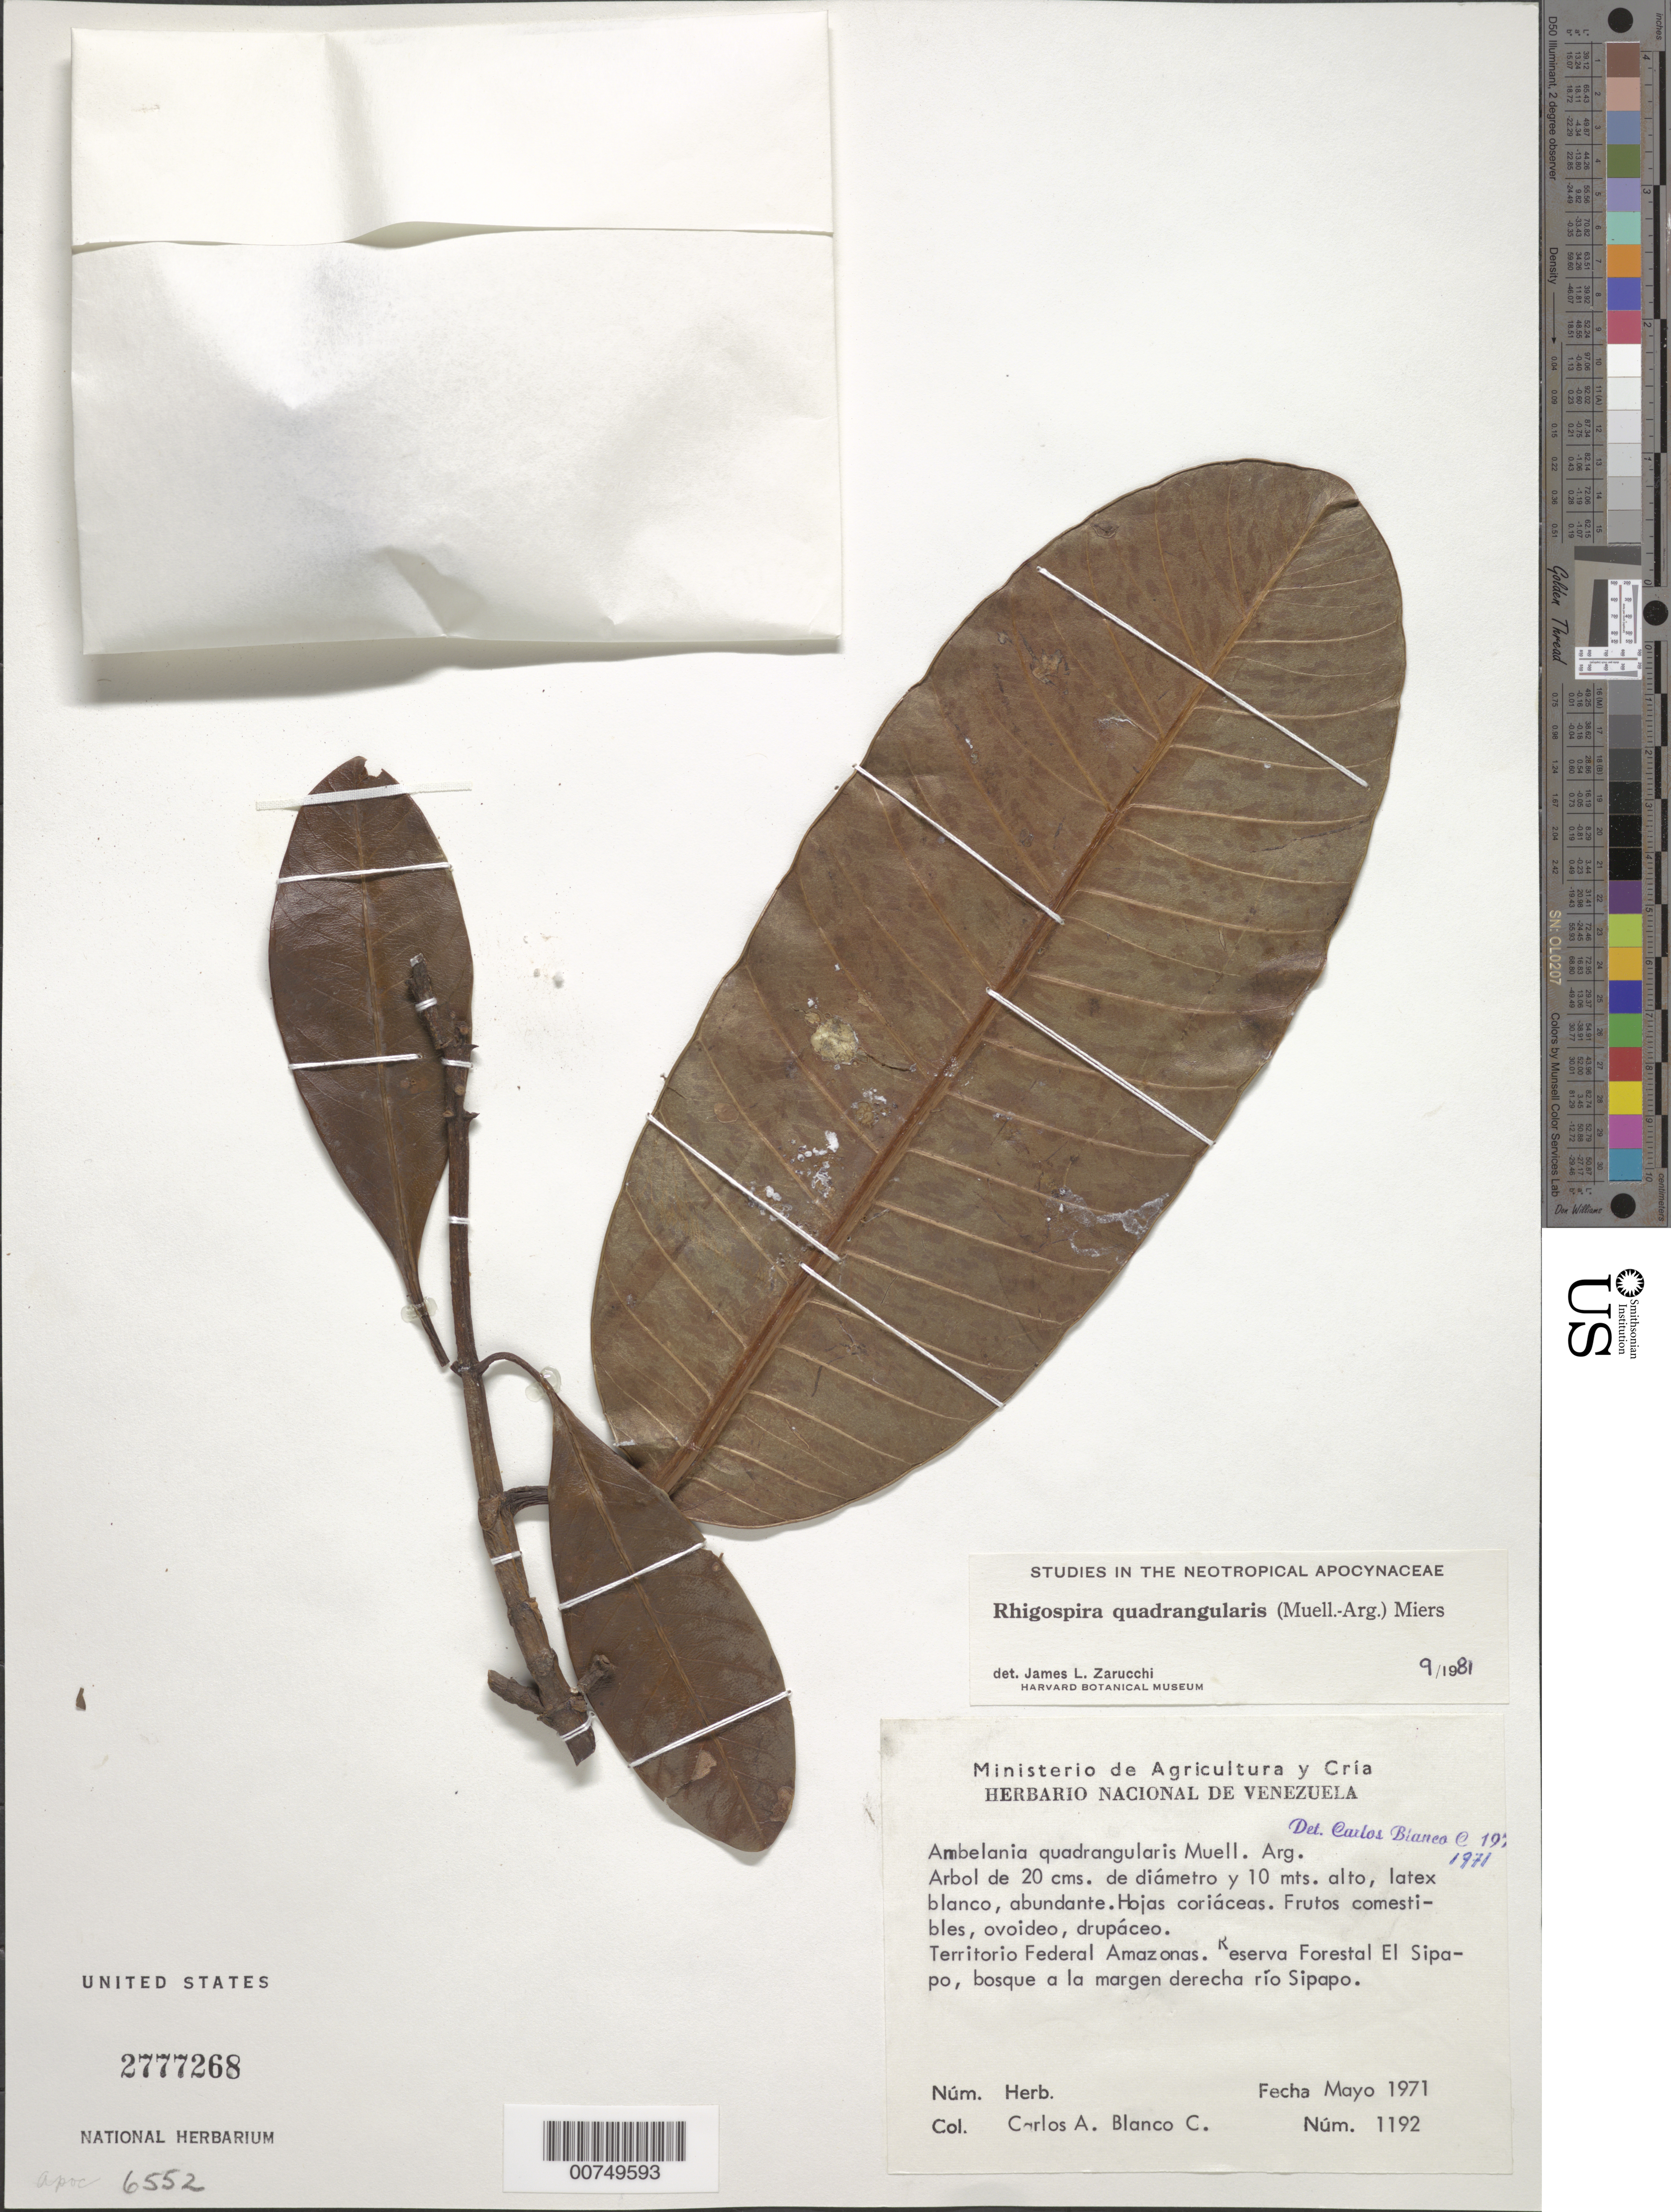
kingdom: Plantae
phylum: Tracheophyta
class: Magnoliopsida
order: Gentianales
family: Apocynaceae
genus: Rhigospira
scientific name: Rhigospira quadrangularis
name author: (Müll. Arg.) Miers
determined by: Zarucchi, J. L.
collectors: C. A. Blanco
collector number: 1192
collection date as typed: May-71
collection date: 1971-05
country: Venezuela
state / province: Amazonas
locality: Reserva Forestal El Sipapo, Río Sipapo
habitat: Bosque a la magen derecha rio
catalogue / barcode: US 2777268